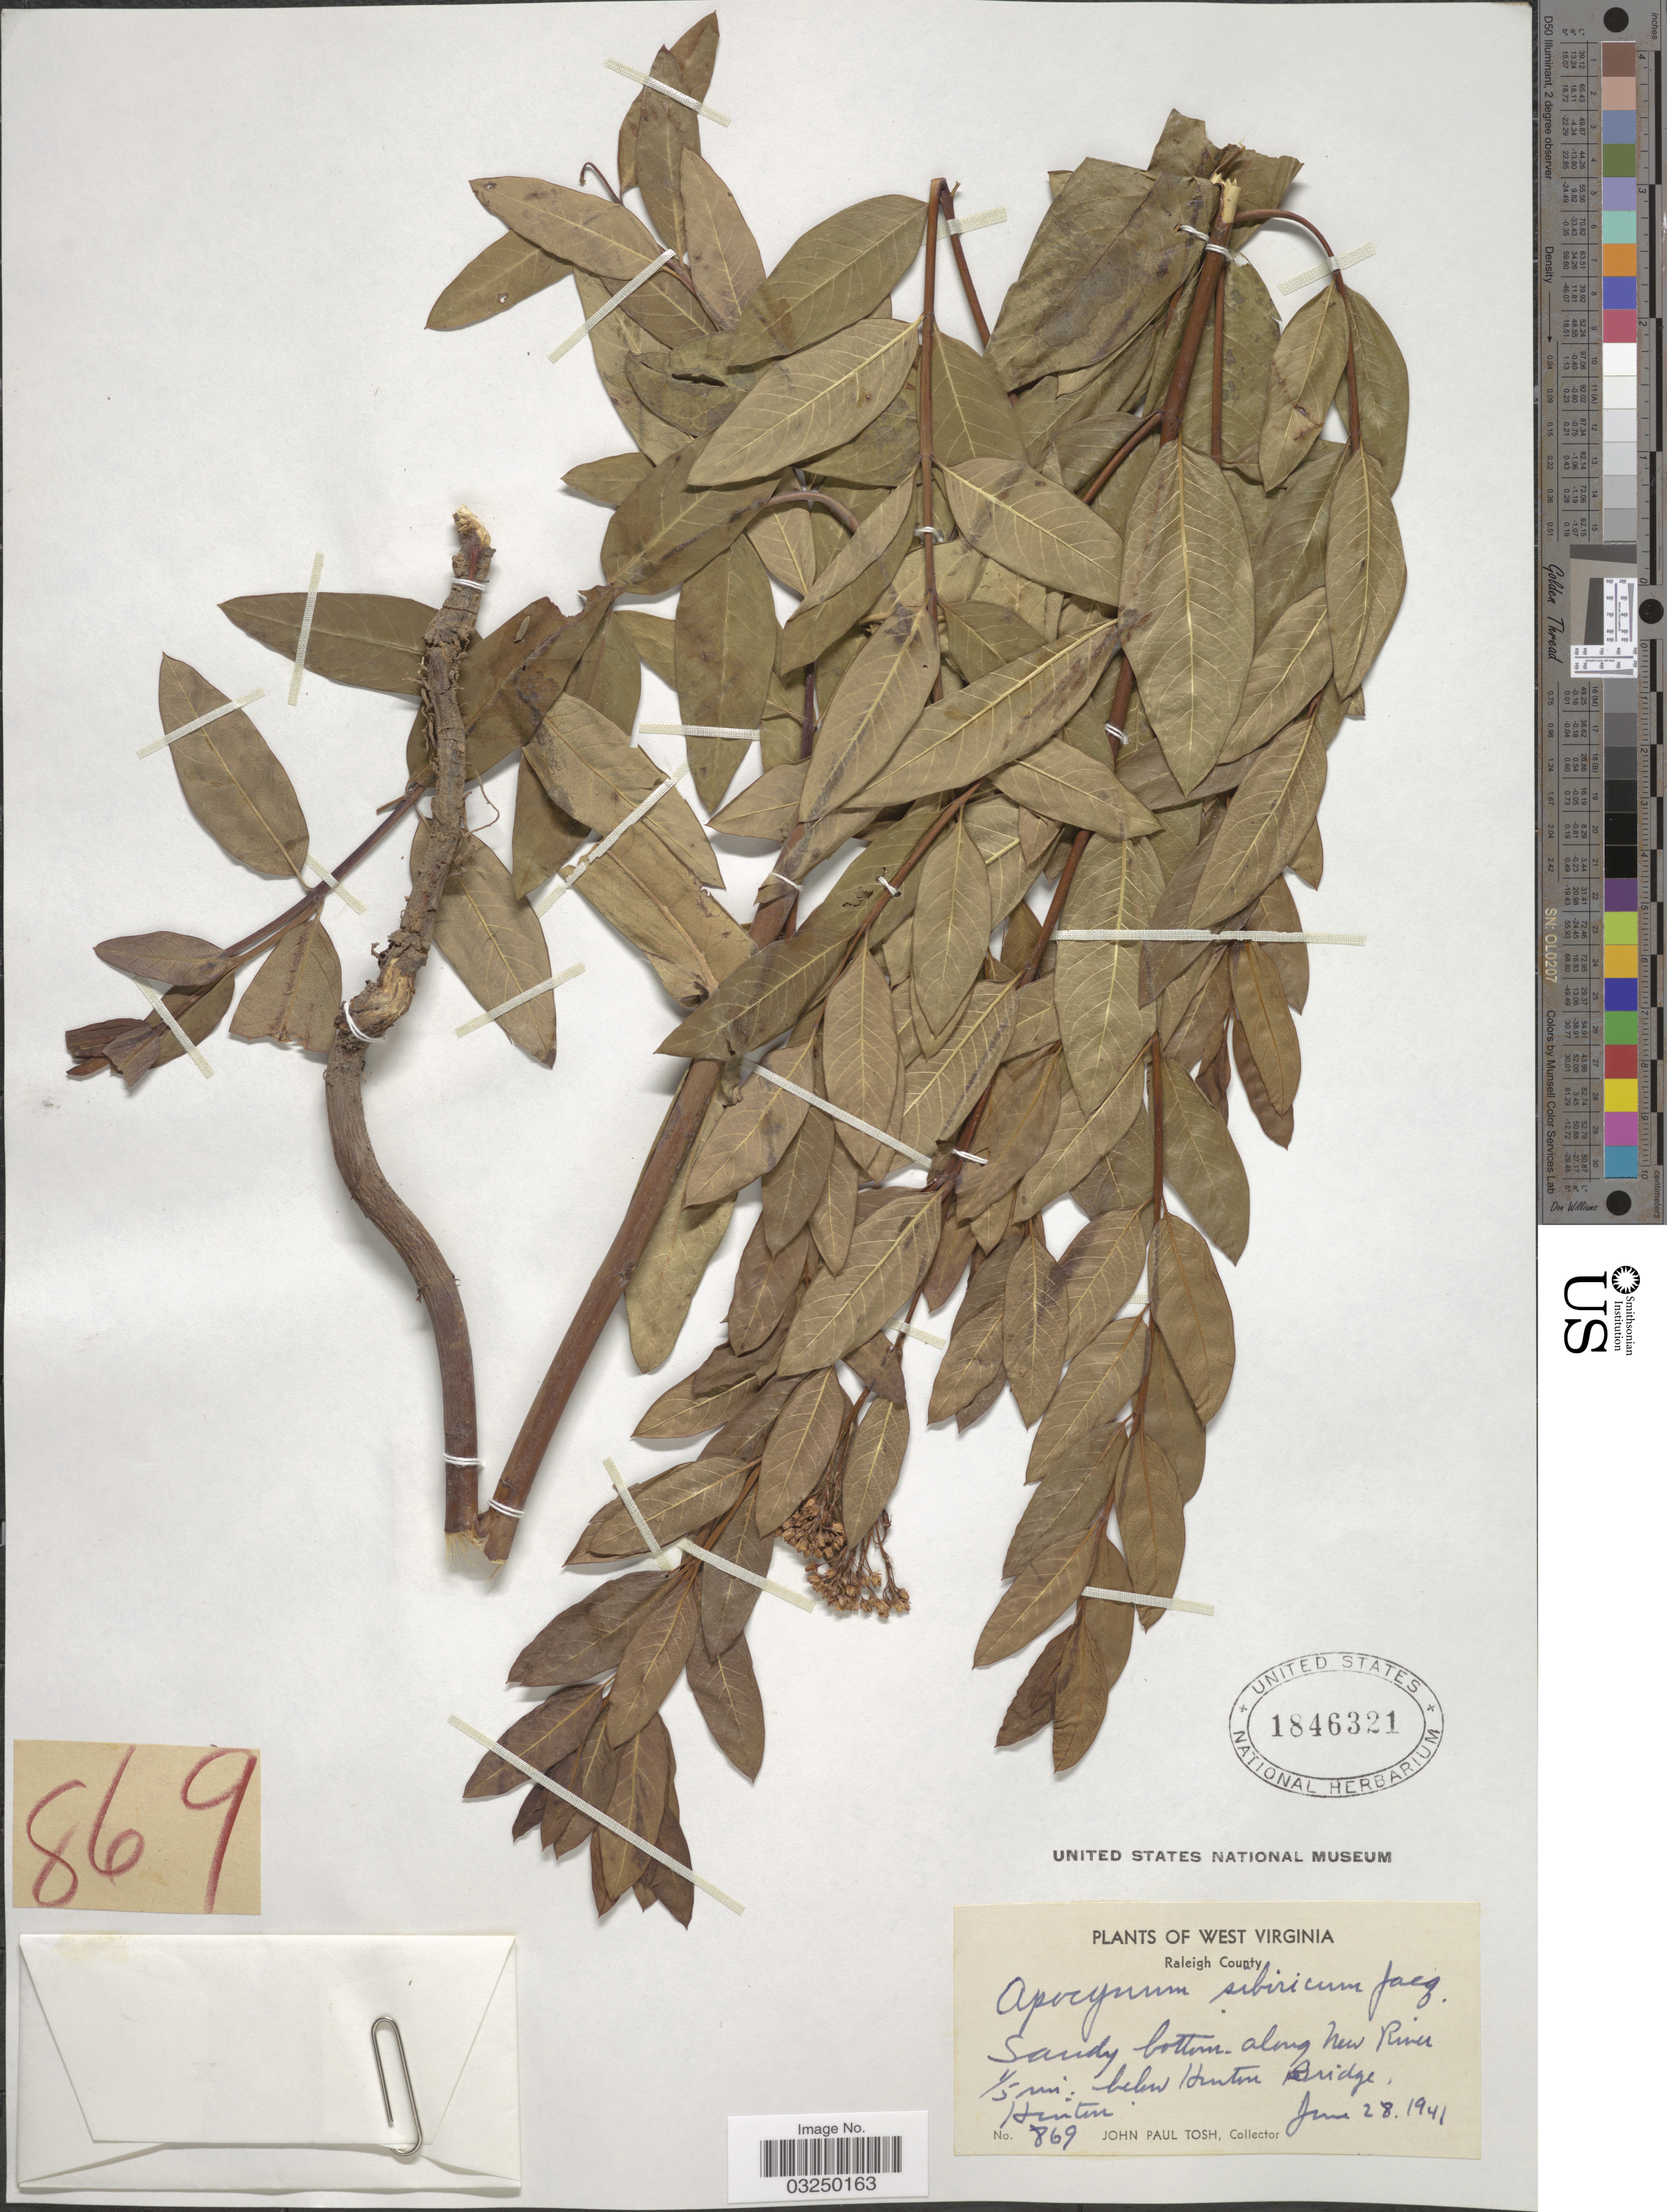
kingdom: Plantae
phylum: Tracheophyta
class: Magnoliopsida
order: Gentianales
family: Apocynaceae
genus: Apocynum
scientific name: Apocynum sibiricum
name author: Jacq.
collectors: J. Tosh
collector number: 869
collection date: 1941-06-28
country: United States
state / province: West Virginia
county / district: Raleigh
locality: Raleigh County. Along New River 1/5 mi. below Hinton Bridge, Hinton.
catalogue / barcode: US 1846321